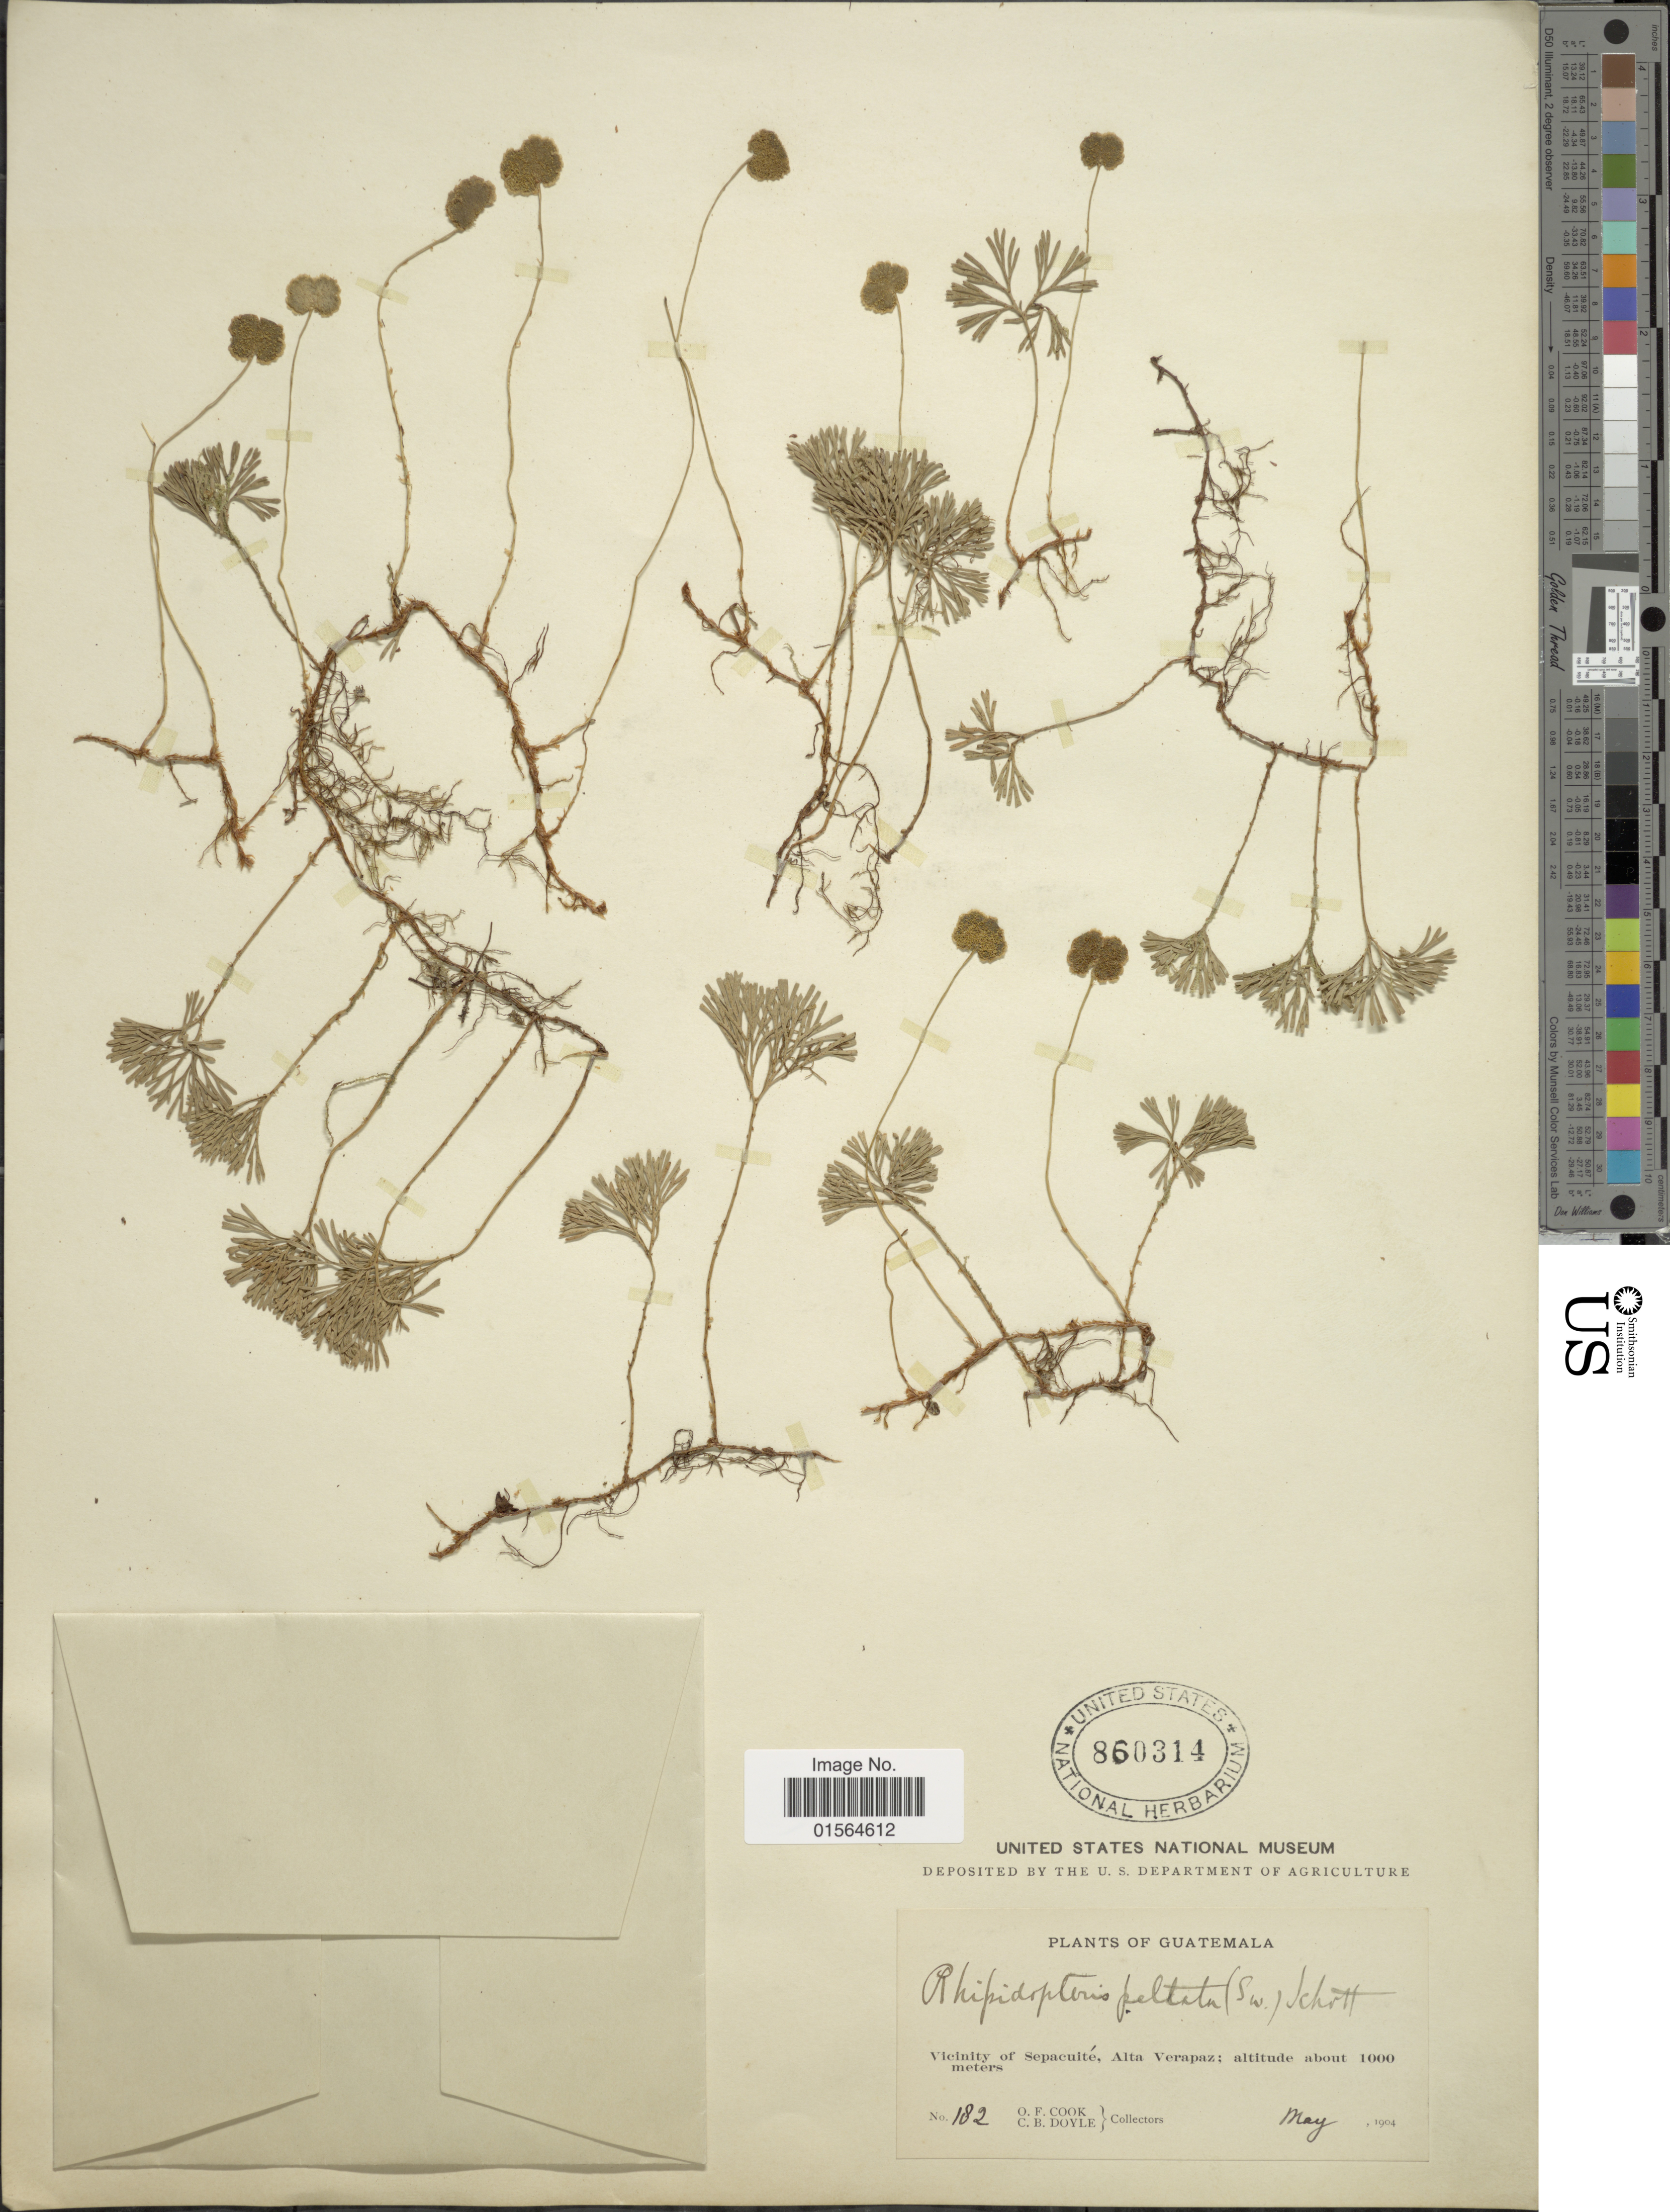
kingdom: Plantae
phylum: Tracheophyta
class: Polypodiopsida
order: Polypodiales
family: Dryopteridaceae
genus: Elaphoglossum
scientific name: Elaphoglossum peltatum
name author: (Sw.) Urb.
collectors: O. F. Cook & C. Doyle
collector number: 182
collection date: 1904-05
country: Guatemala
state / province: Alta Verapaz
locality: Vicinity of Sepacuite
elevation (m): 1000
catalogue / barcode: US 860314